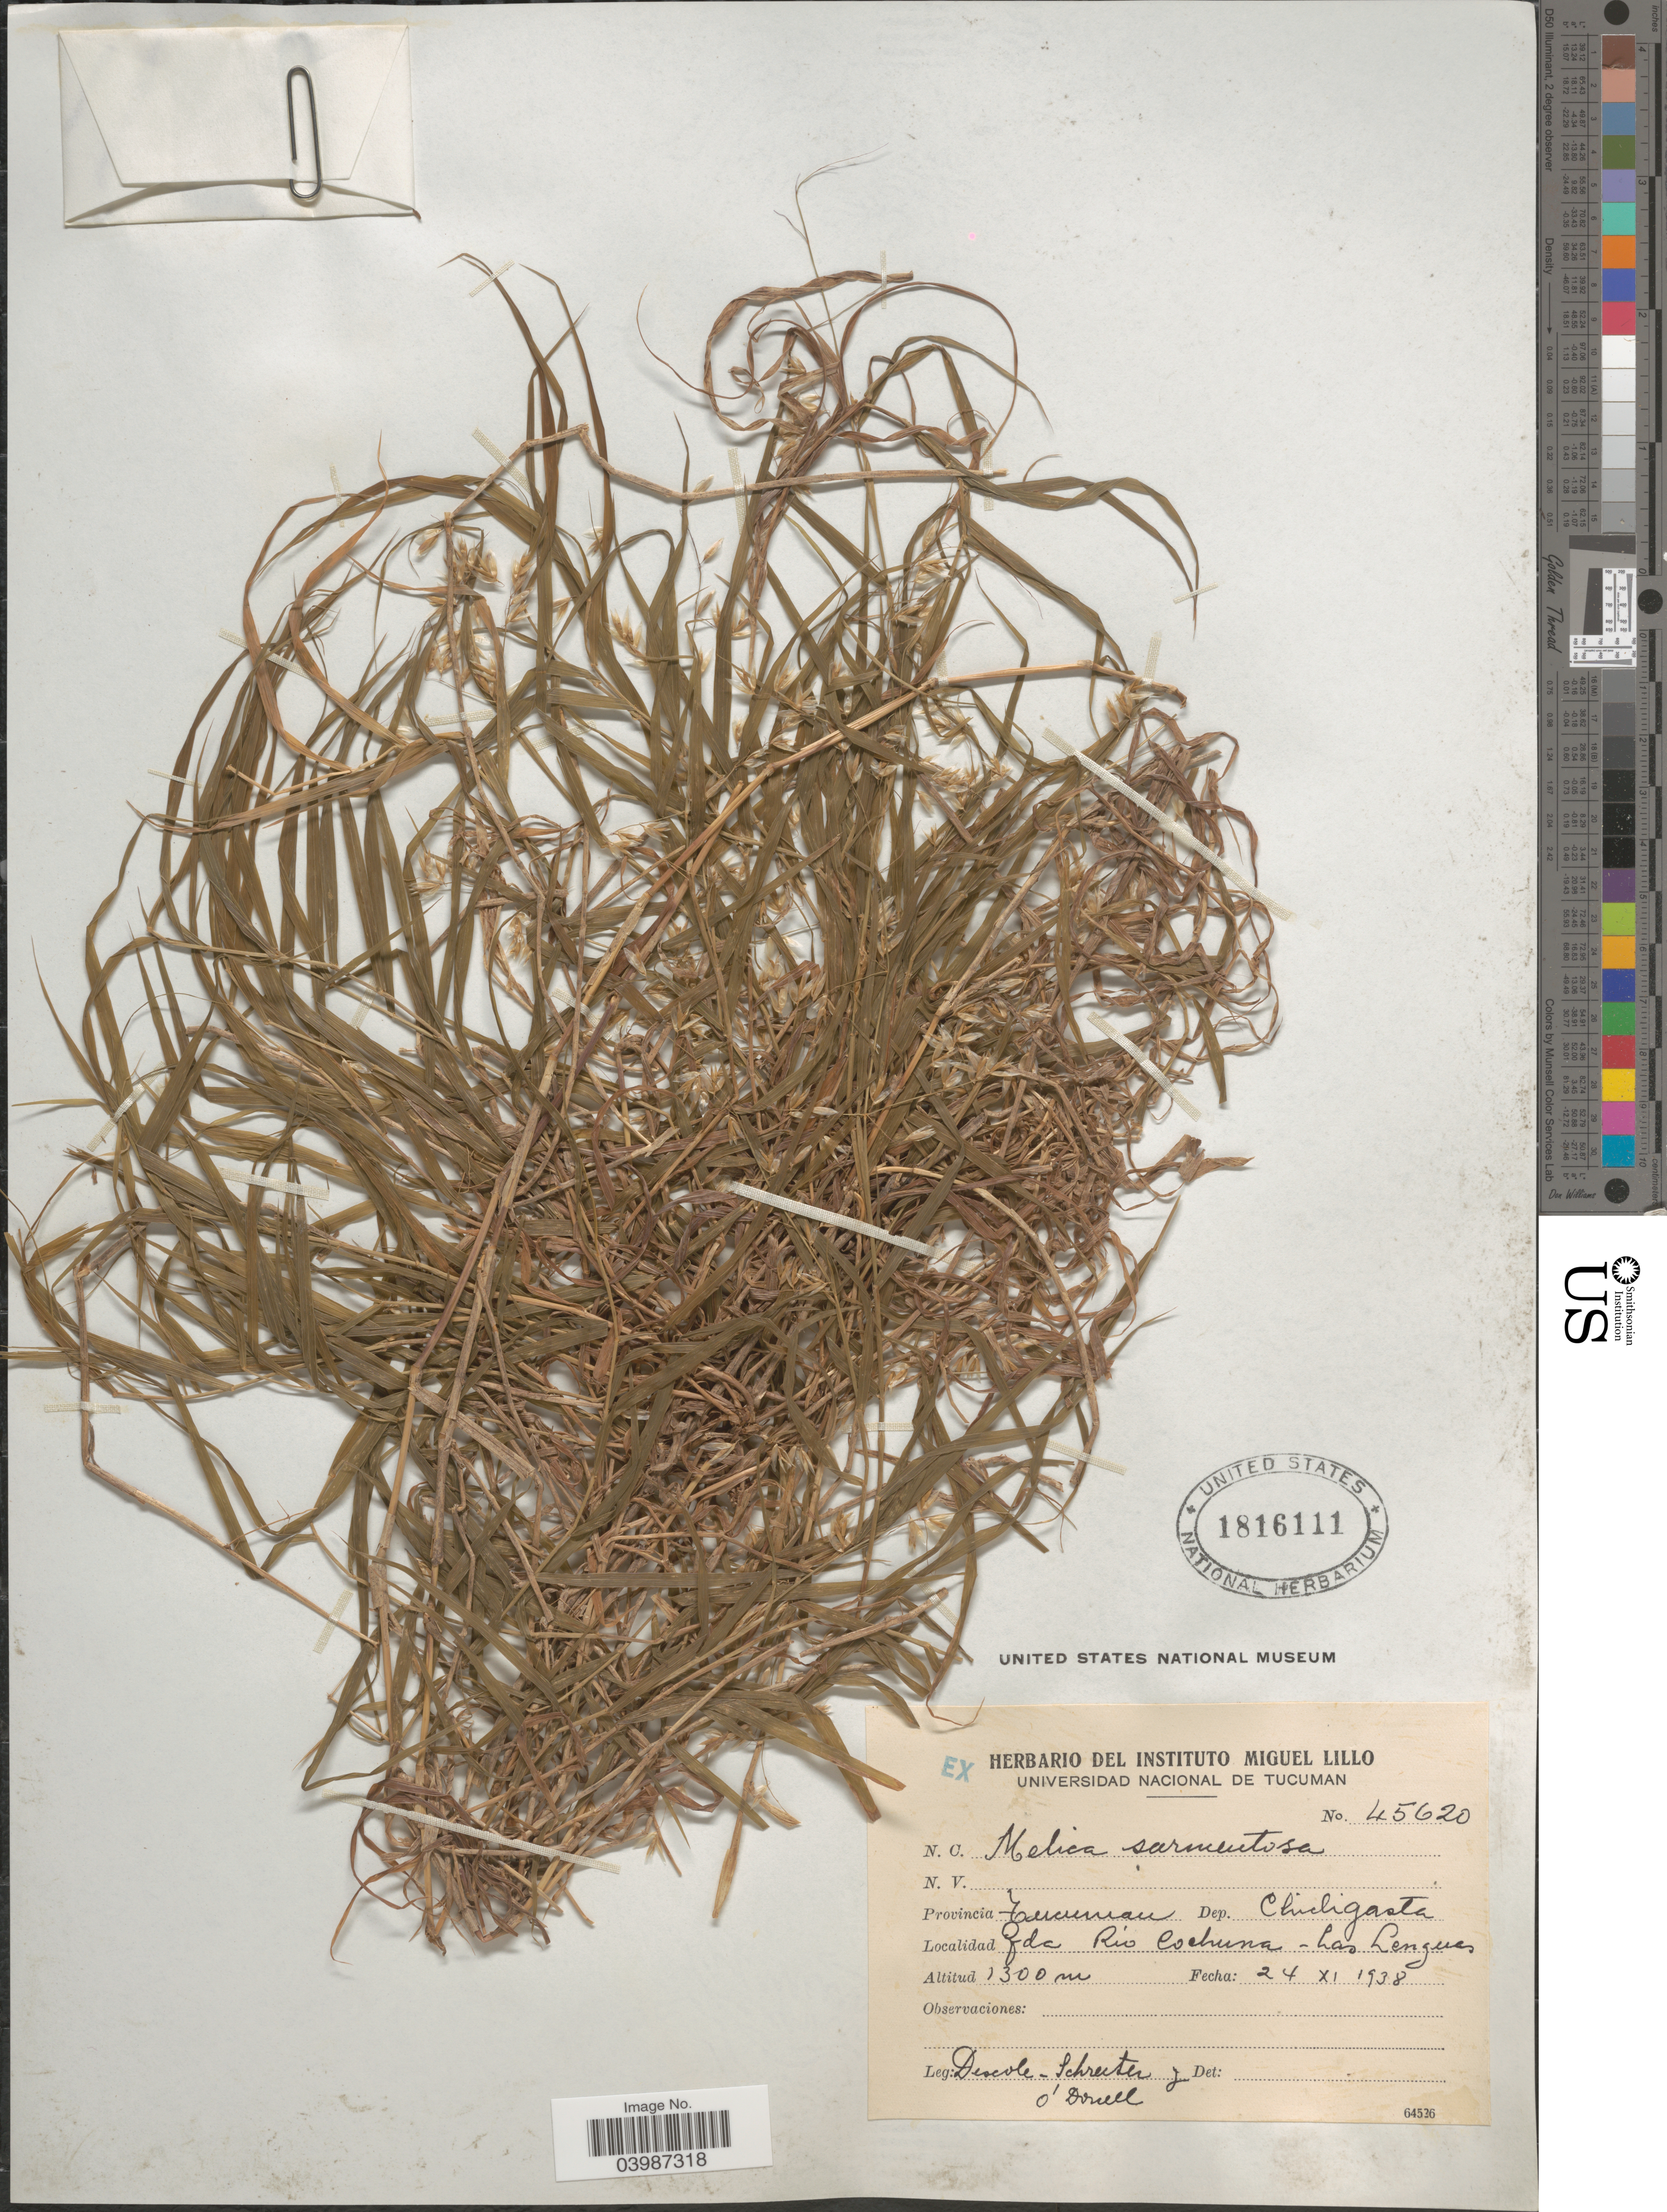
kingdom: Plantae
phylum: Tracheophyta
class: Liliopsida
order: Poales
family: Poaceae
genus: Melica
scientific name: Melica sarmentosa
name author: Nees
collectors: H. R. Descole, -. Schreiter & -- O'Donell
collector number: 45620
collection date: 1938-11-24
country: Argentina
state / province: Tucuman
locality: Dep. Chicligasta. Fda Rio Cochuna - Las Lengues.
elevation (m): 1300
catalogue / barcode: US 1816111